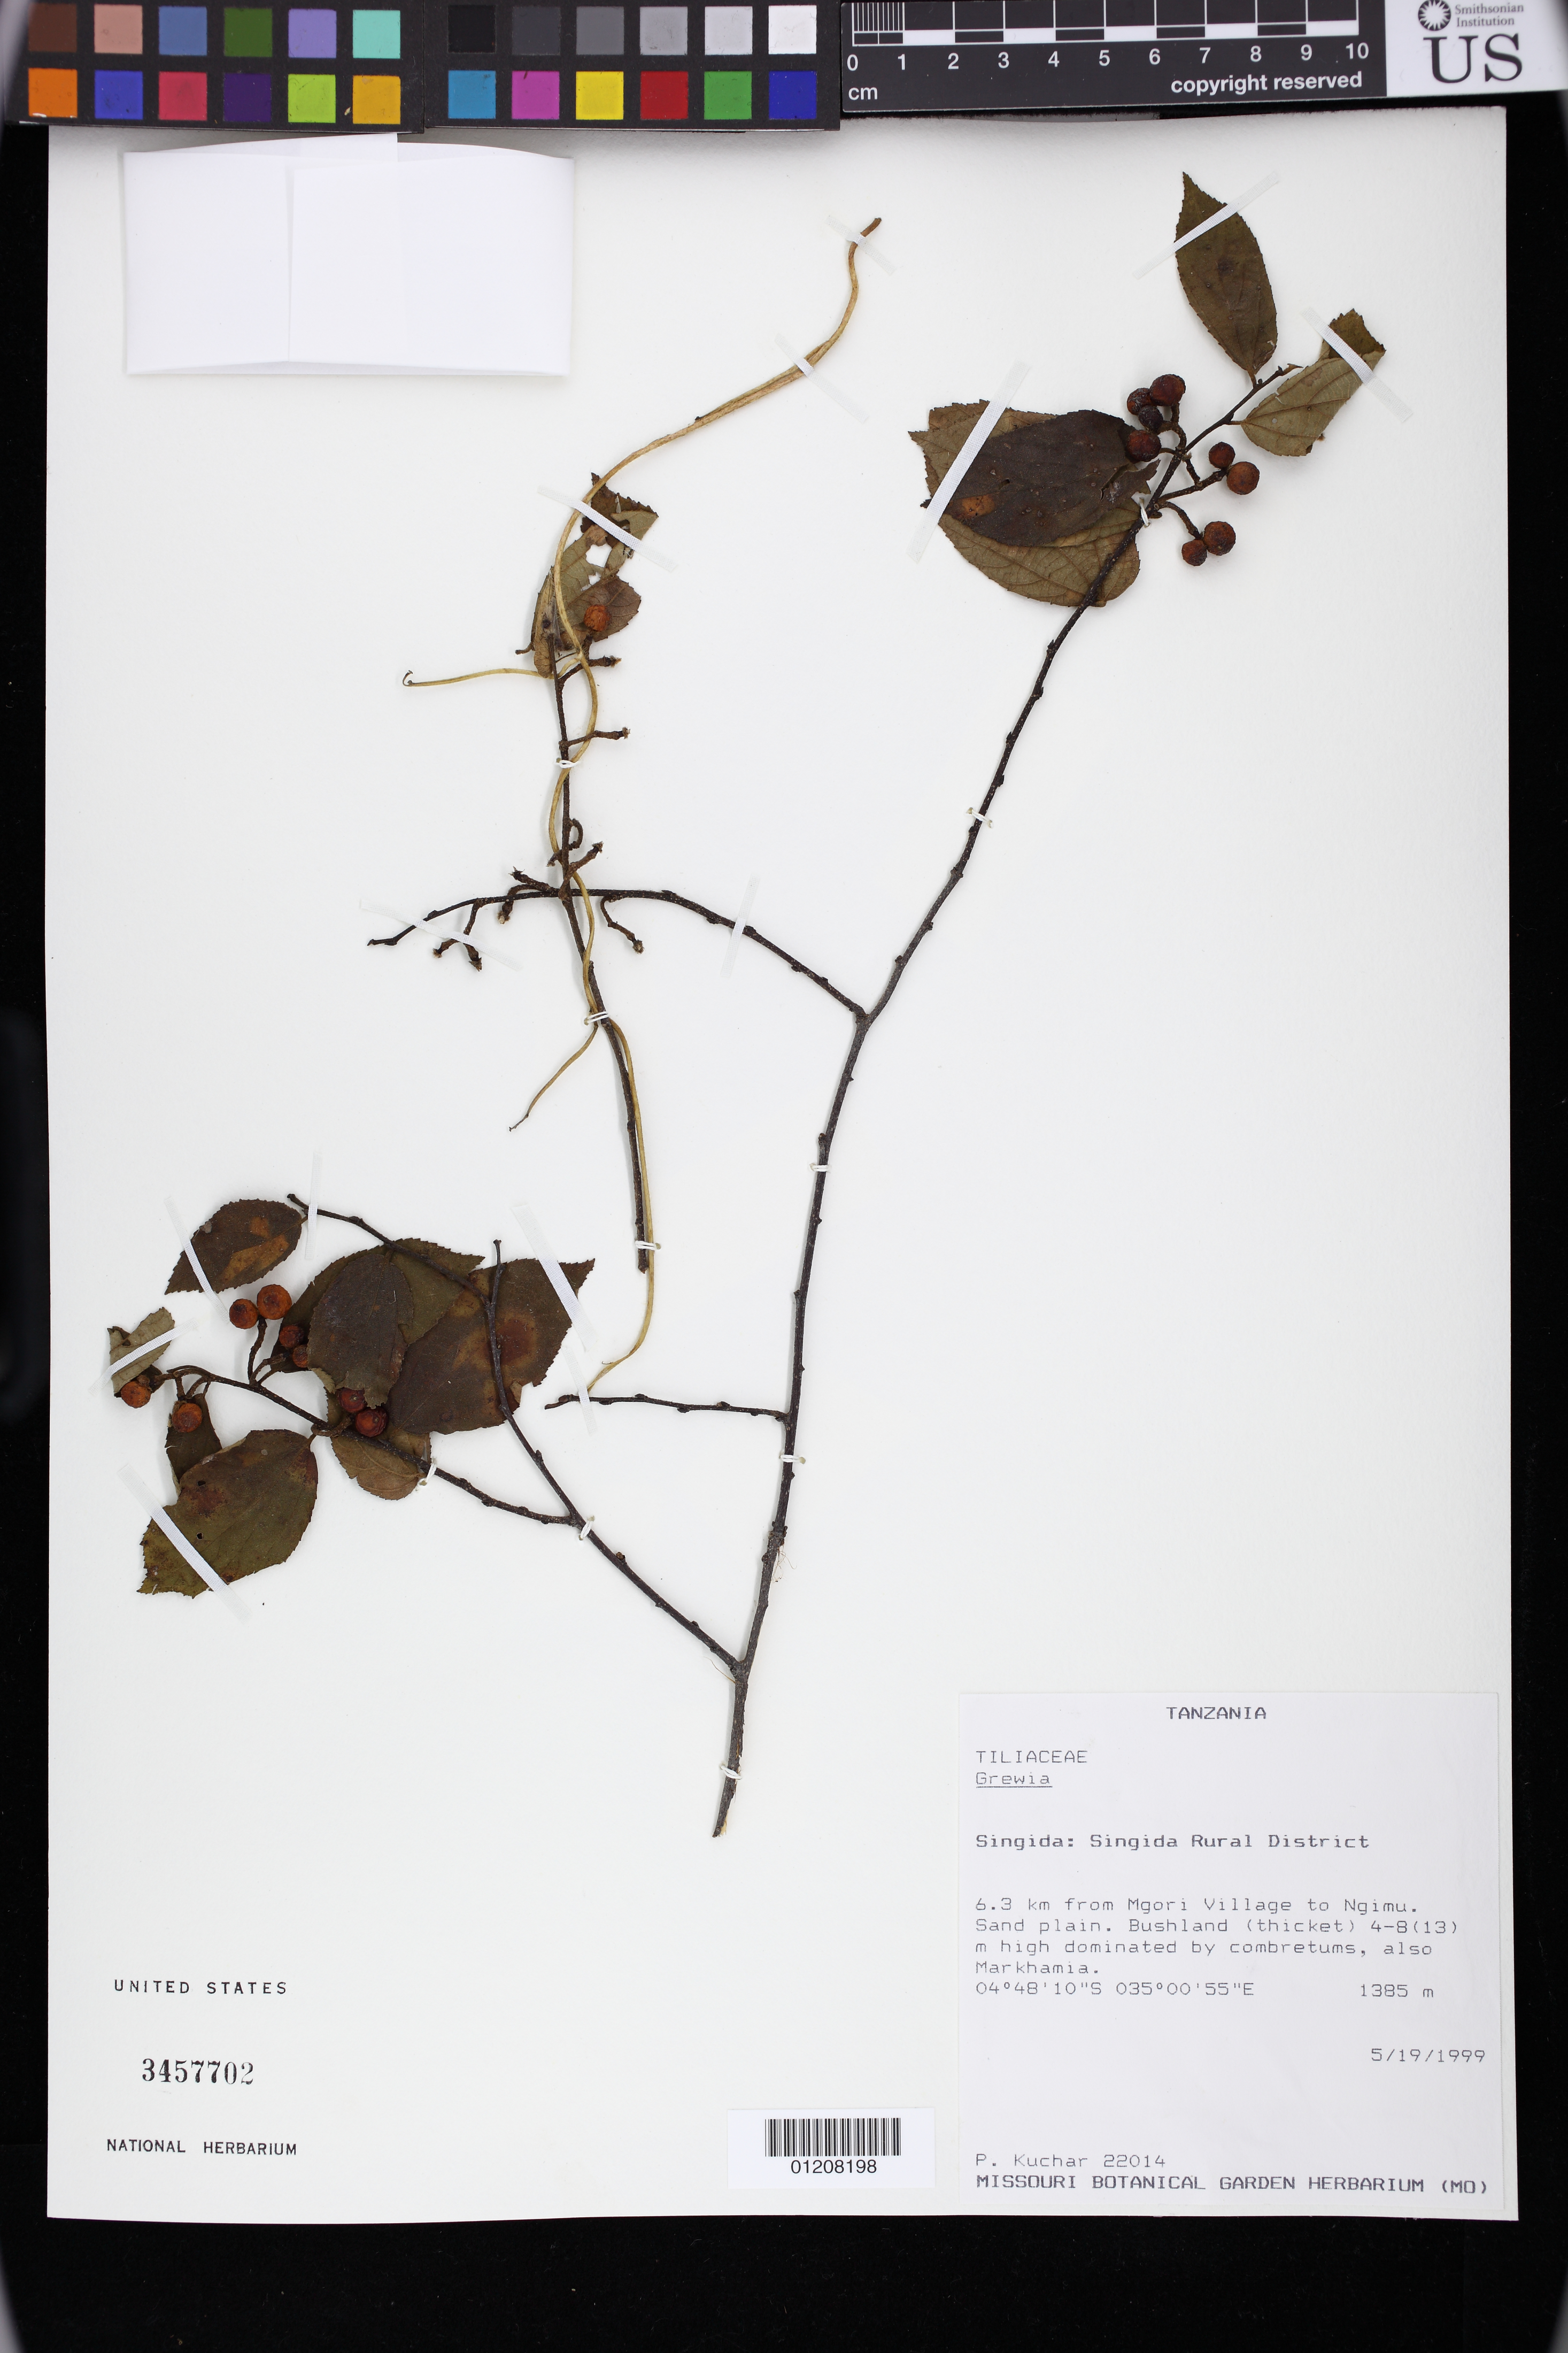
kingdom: Plantae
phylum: Tracheophyta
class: Magnoliopsida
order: Malvales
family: Malvaceae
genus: Grewia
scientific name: Grewia sp.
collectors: P. Kuchar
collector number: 22014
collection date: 1999-05-19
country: Tanzania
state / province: Singida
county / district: Singida Rural District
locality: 6.3 km from Mgori Village to Ngimu.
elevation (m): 1385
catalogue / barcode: US 3457702